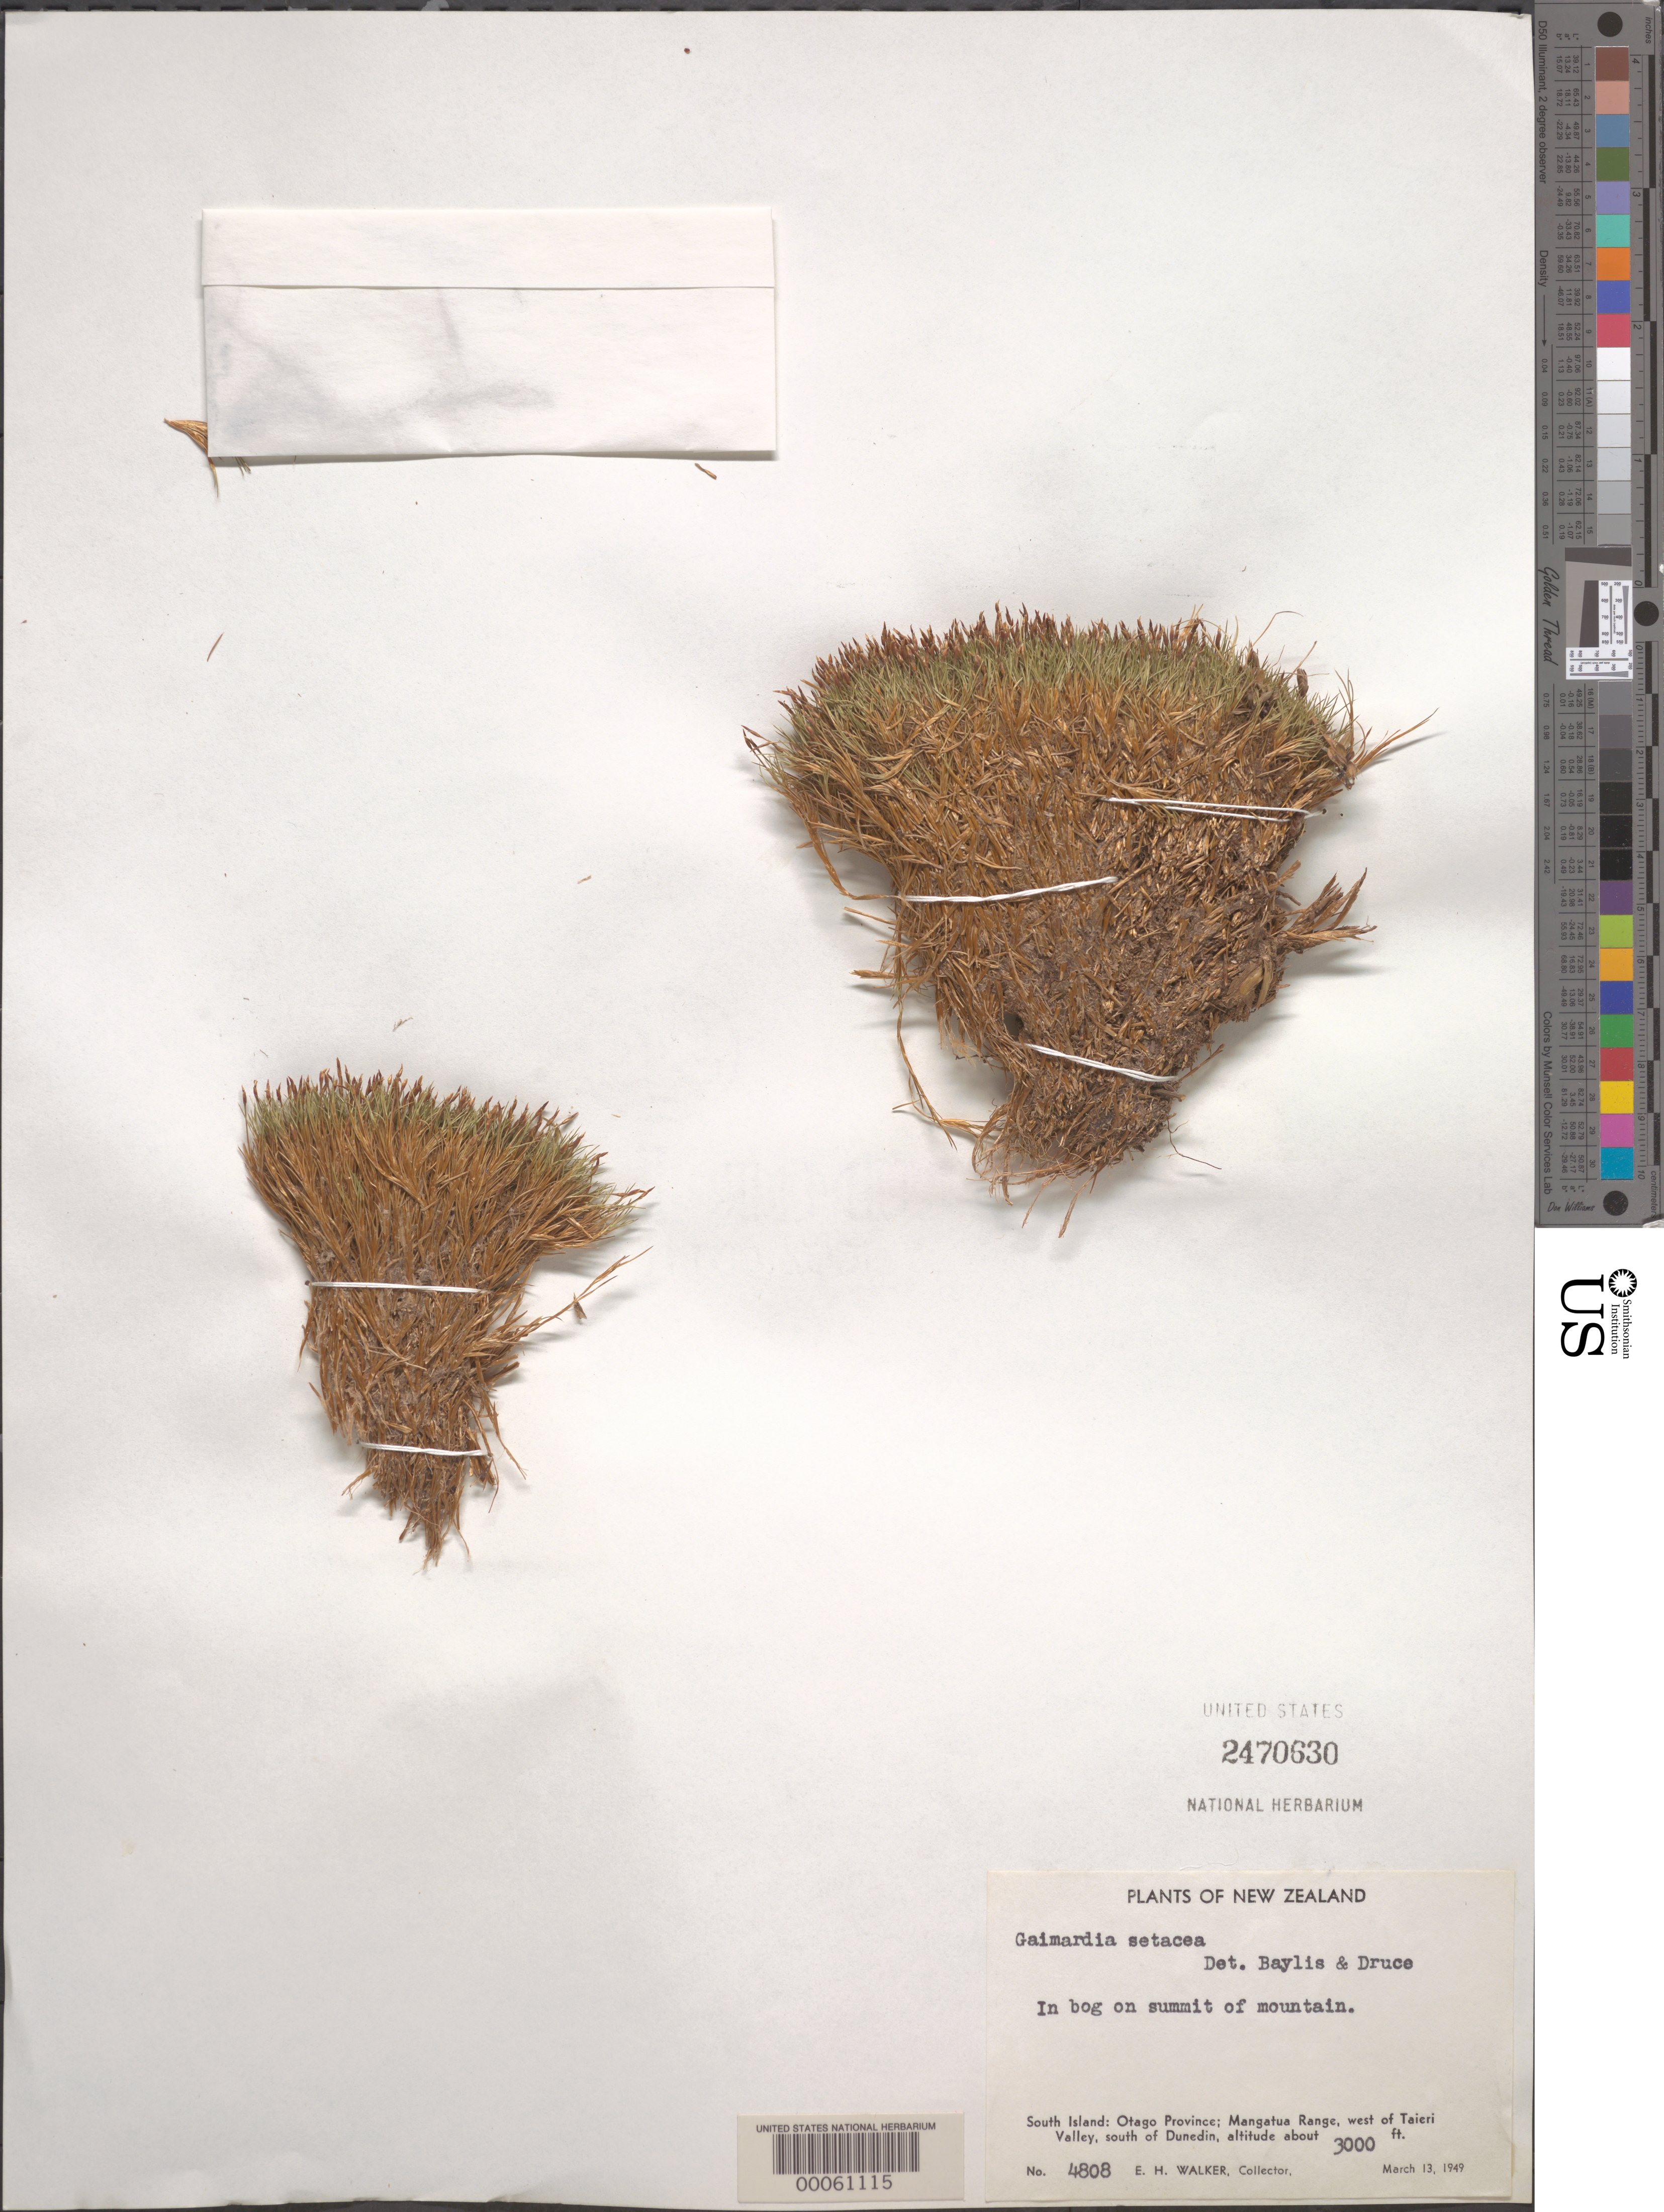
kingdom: Plantae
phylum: Tracheophyta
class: Liliopsida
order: Poales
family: Restionaceae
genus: Gaimardia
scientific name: Gaimardia setacea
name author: Hook. f.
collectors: E. H. Walker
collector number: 4808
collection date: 1949-03-13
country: New Zealand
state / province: Otago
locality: In bog on summit of mountain. South Island: Otago Province; Mangatua Range, west of Taieri Valley, south of Dunedin.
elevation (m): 914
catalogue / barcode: US 2470630